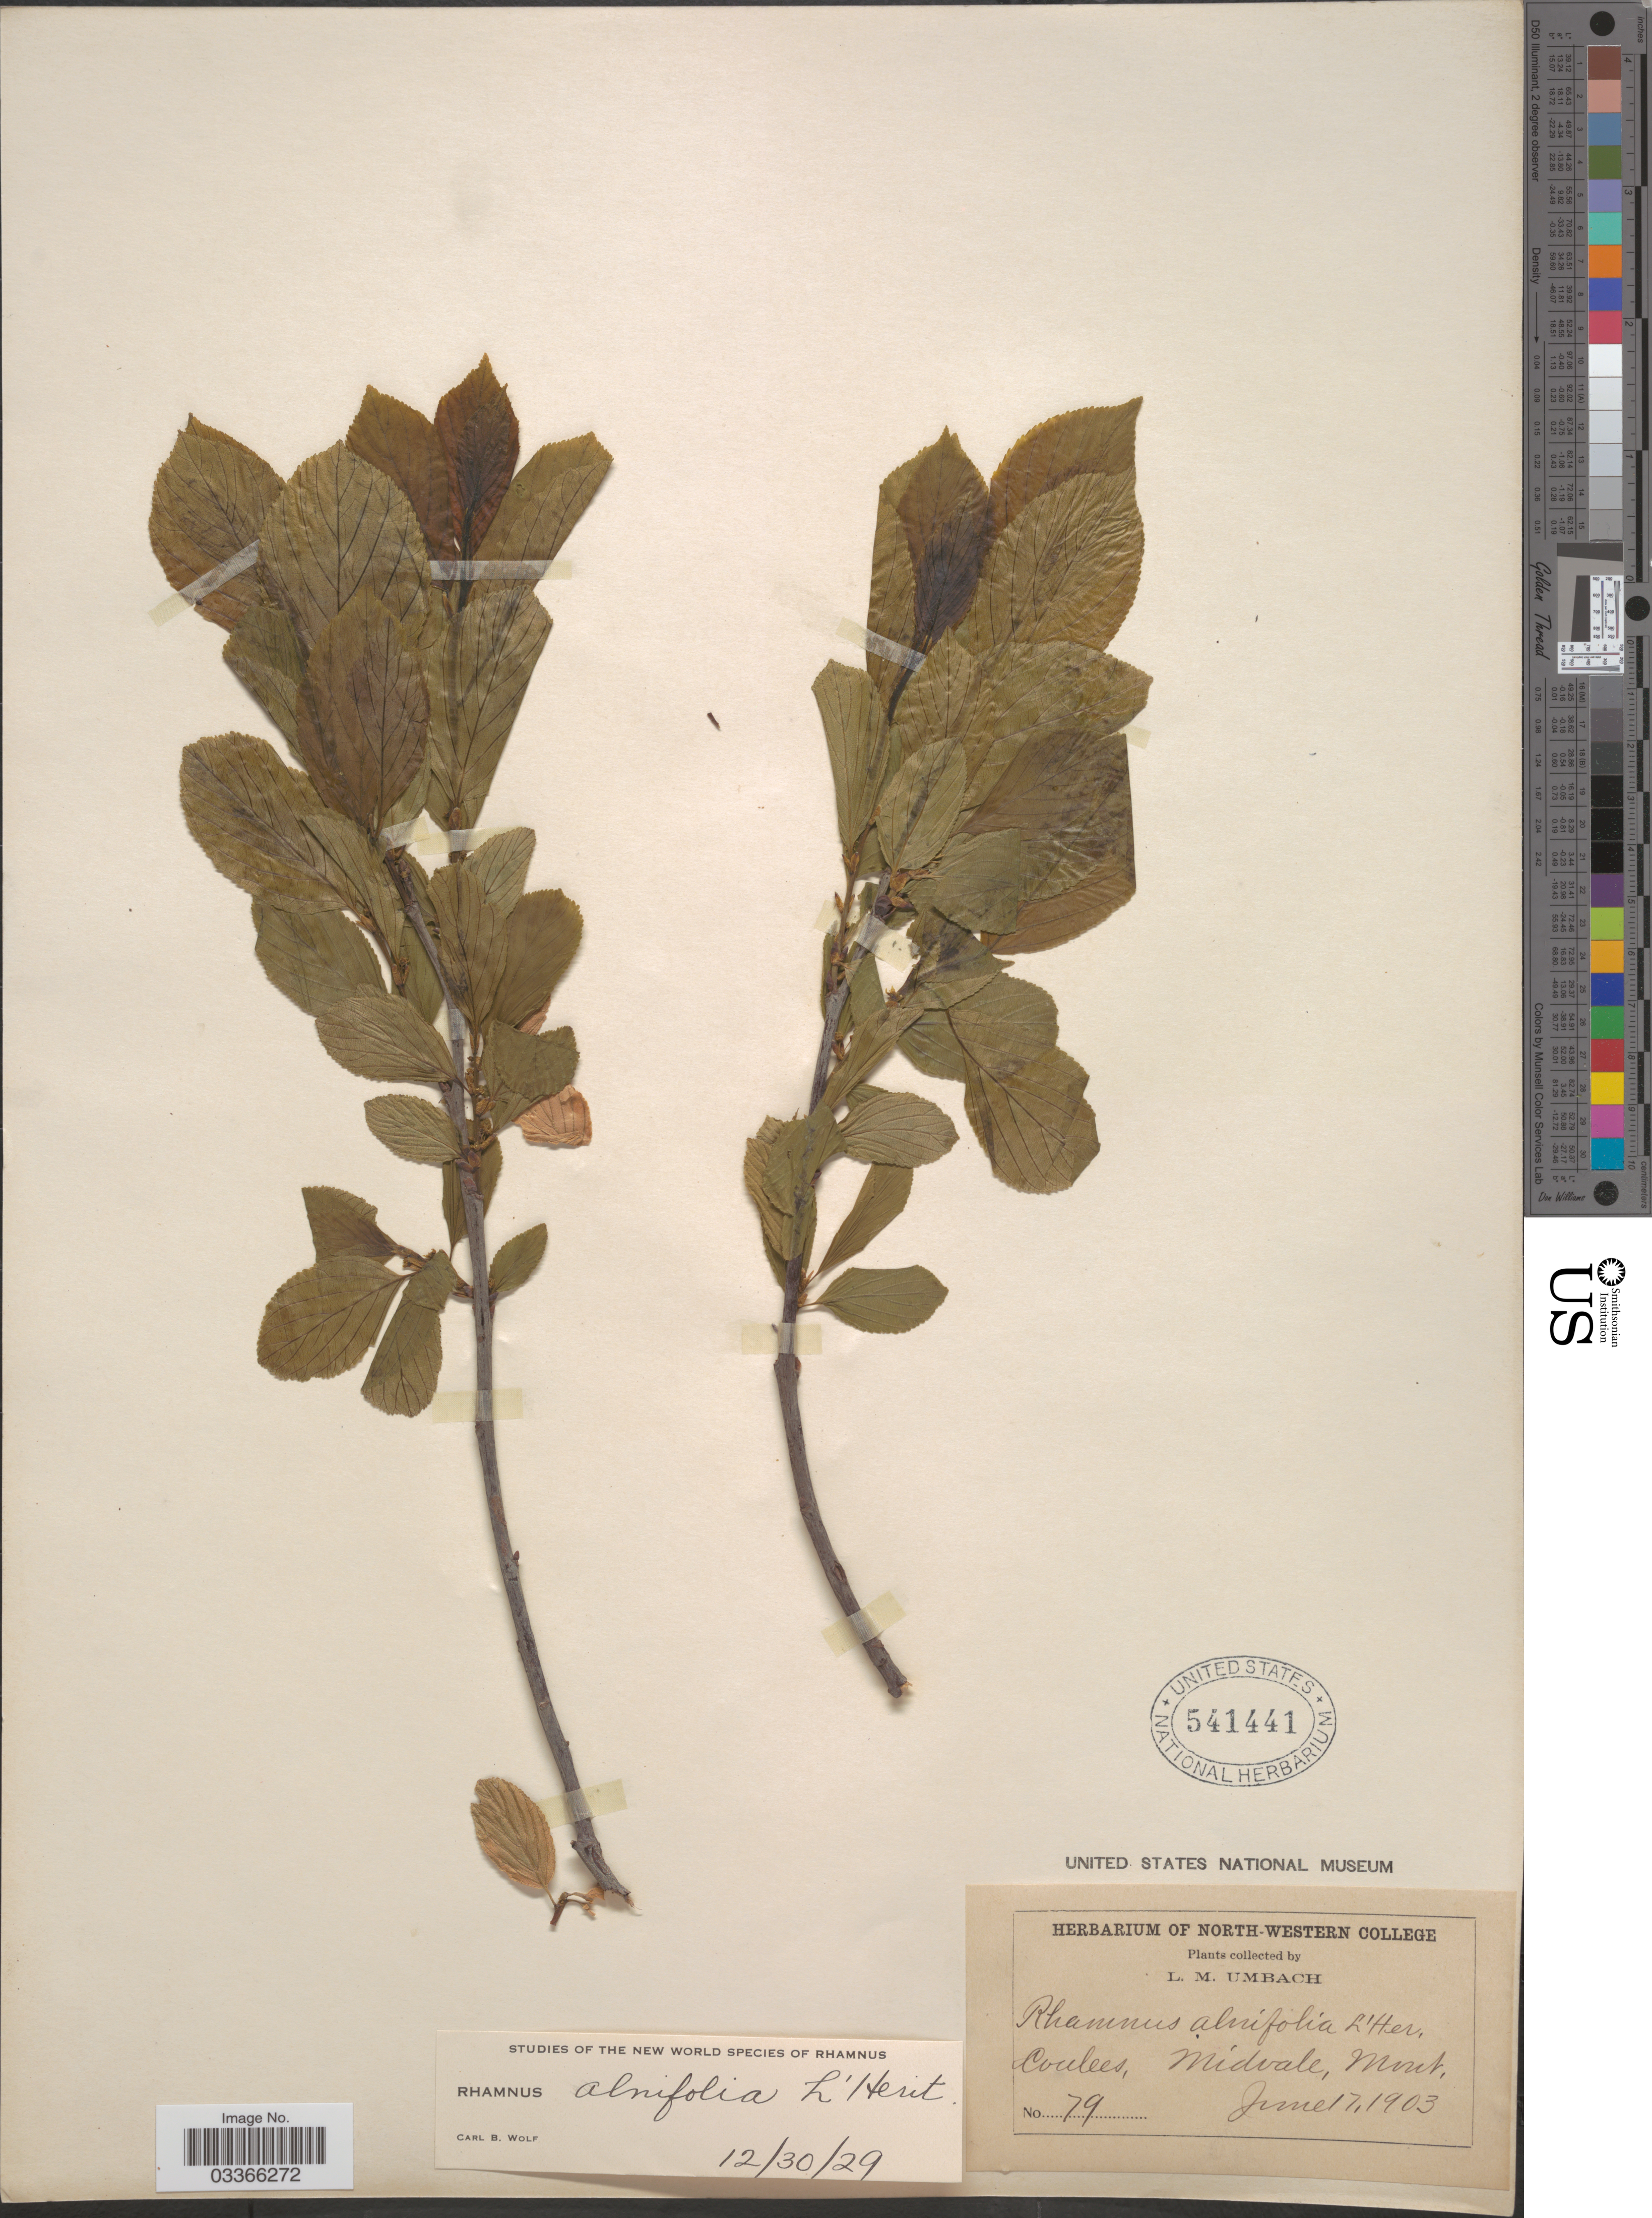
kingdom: Plantae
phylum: Tracheophyta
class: Magnoliopsida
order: Rosales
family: Rhamnaceae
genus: Rhamnus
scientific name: Rhamnus alnifolia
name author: L'Hér.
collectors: L. M. Umbach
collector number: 79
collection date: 1903-06-17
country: United States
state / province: Montana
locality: Coulees, Midvale.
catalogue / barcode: US 541441